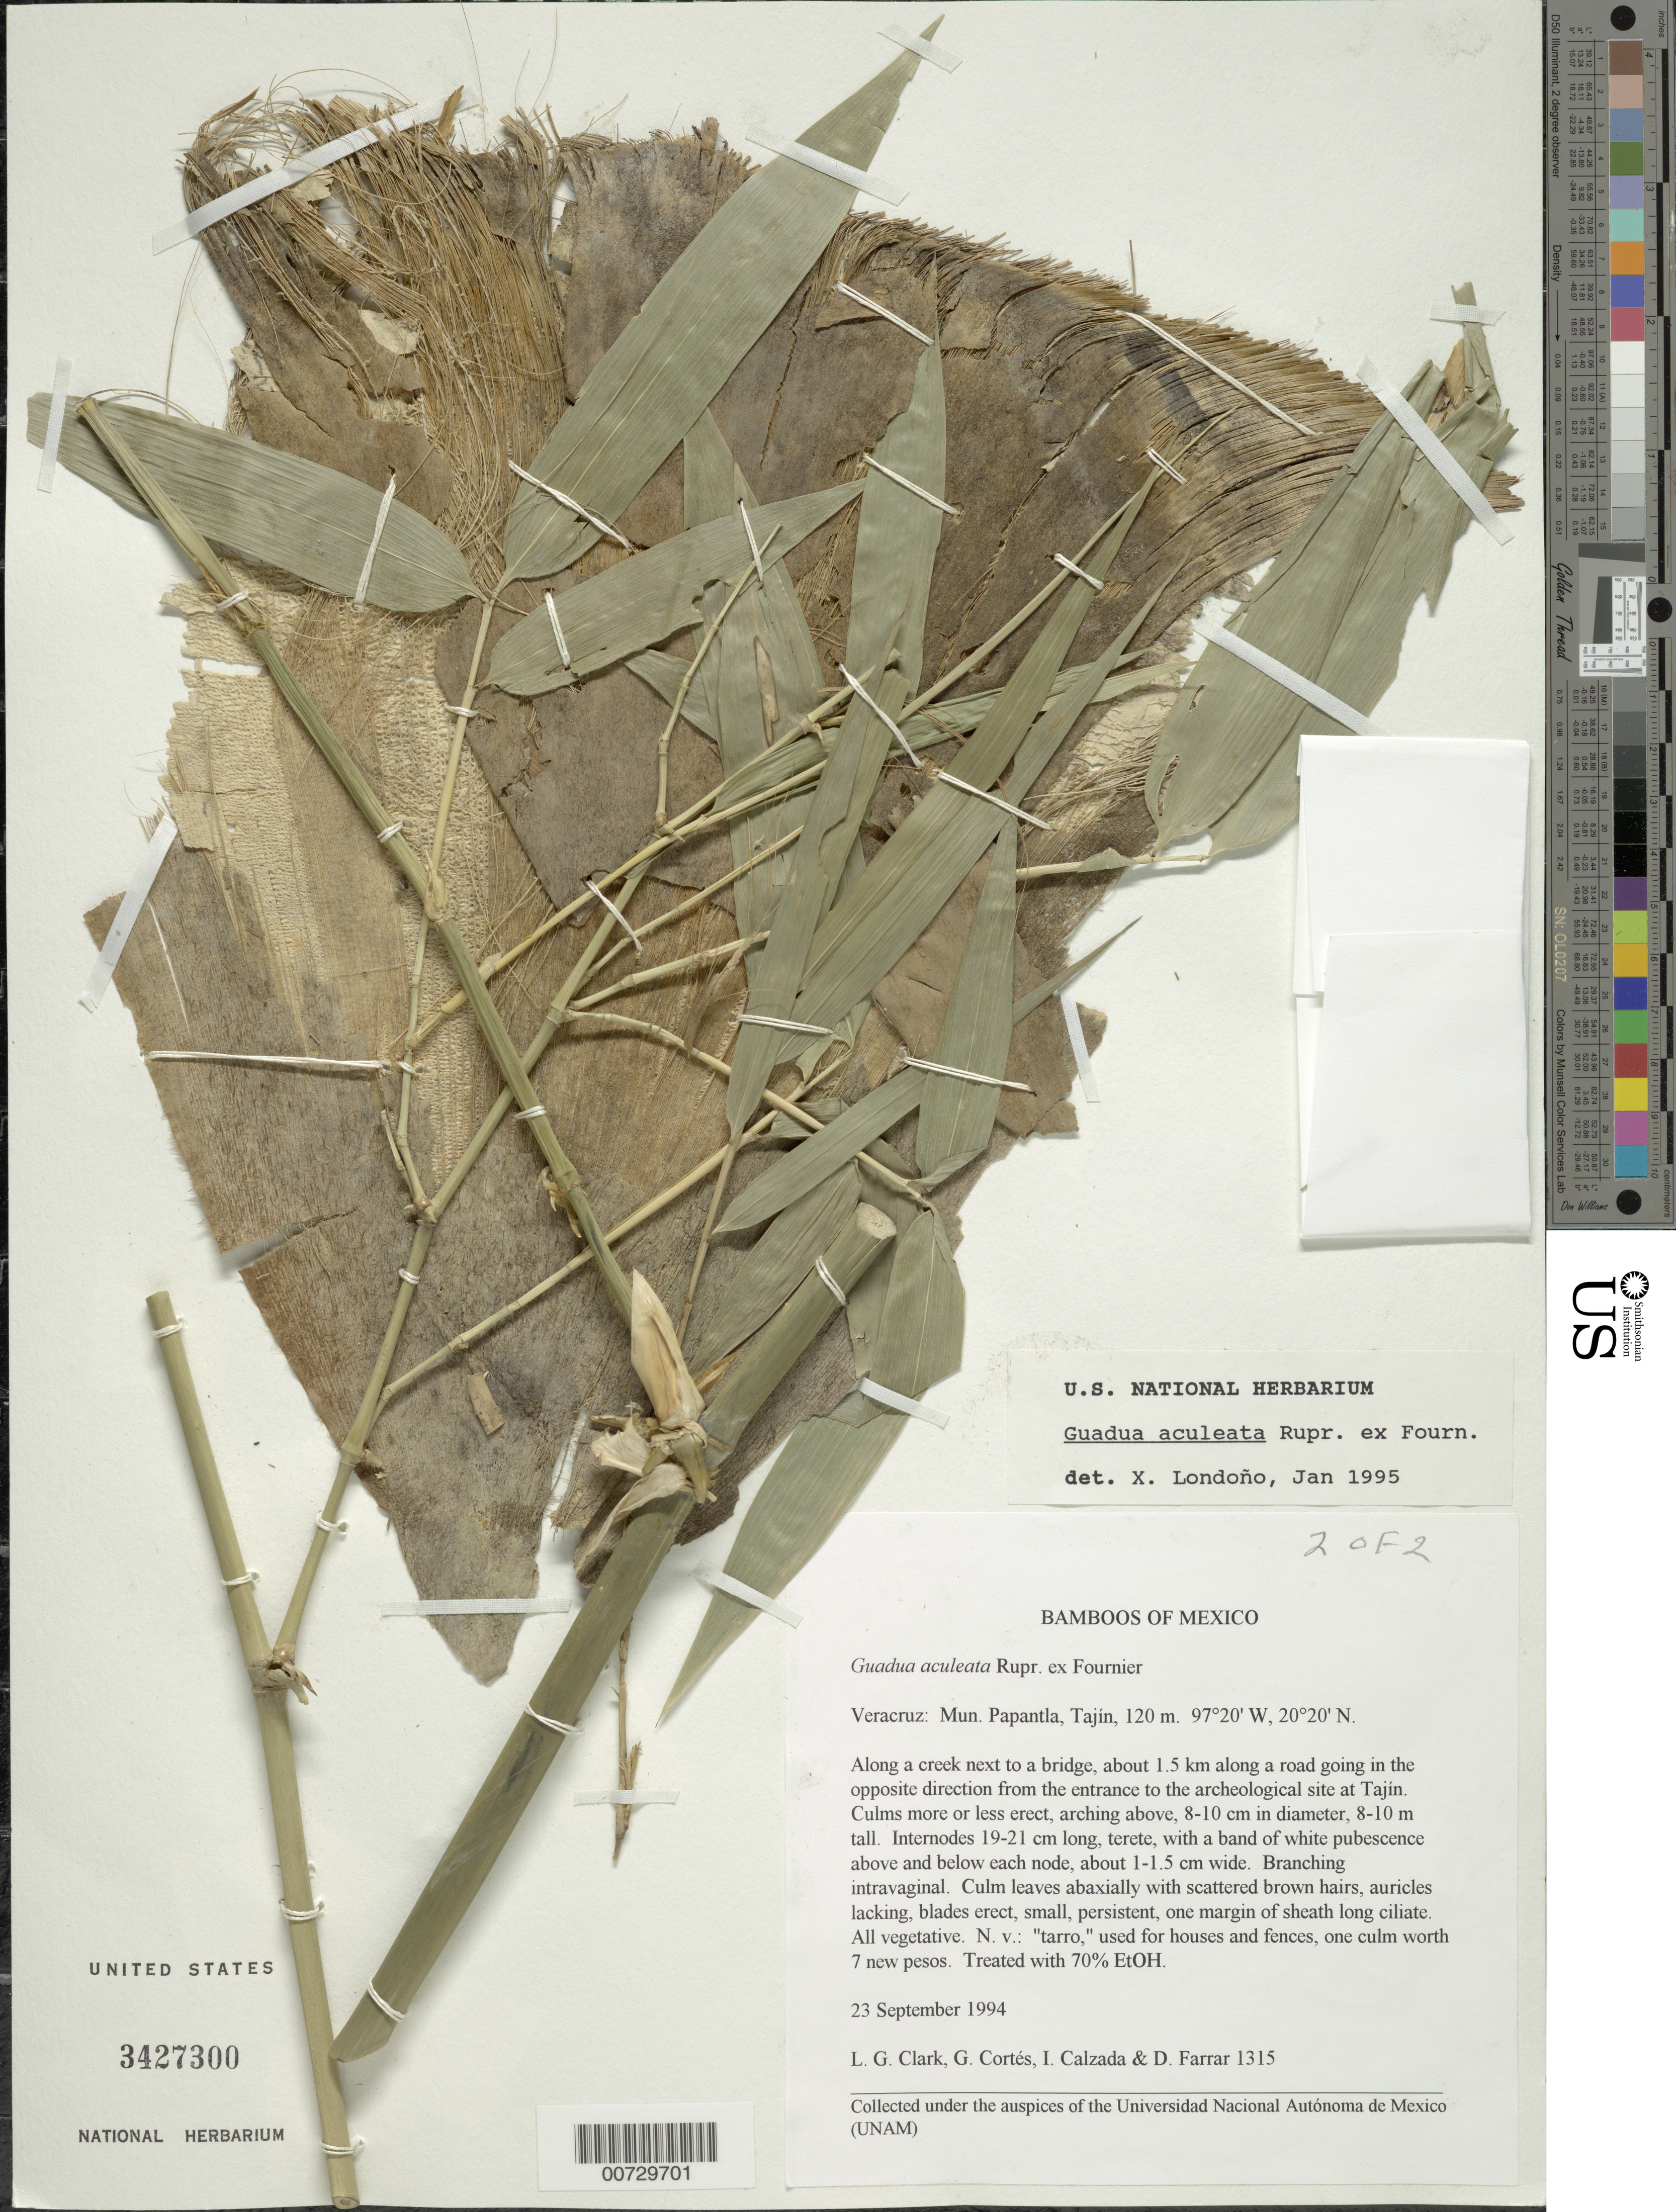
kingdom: Plantae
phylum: Tracheophyta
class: Liliopsida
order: Poales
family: Poaceae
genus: Guadua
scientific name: Guadua aculeata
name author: Rupr. ex E. Fourn.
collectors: L. G. Clark, G. Cortés R., I. Calzada & D. R. Farrar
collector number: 1315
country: Mexico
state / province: Veracruz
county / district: Papantla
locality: Tajin, entrance to the archeological site.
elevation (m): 120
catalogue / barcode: US 3427300